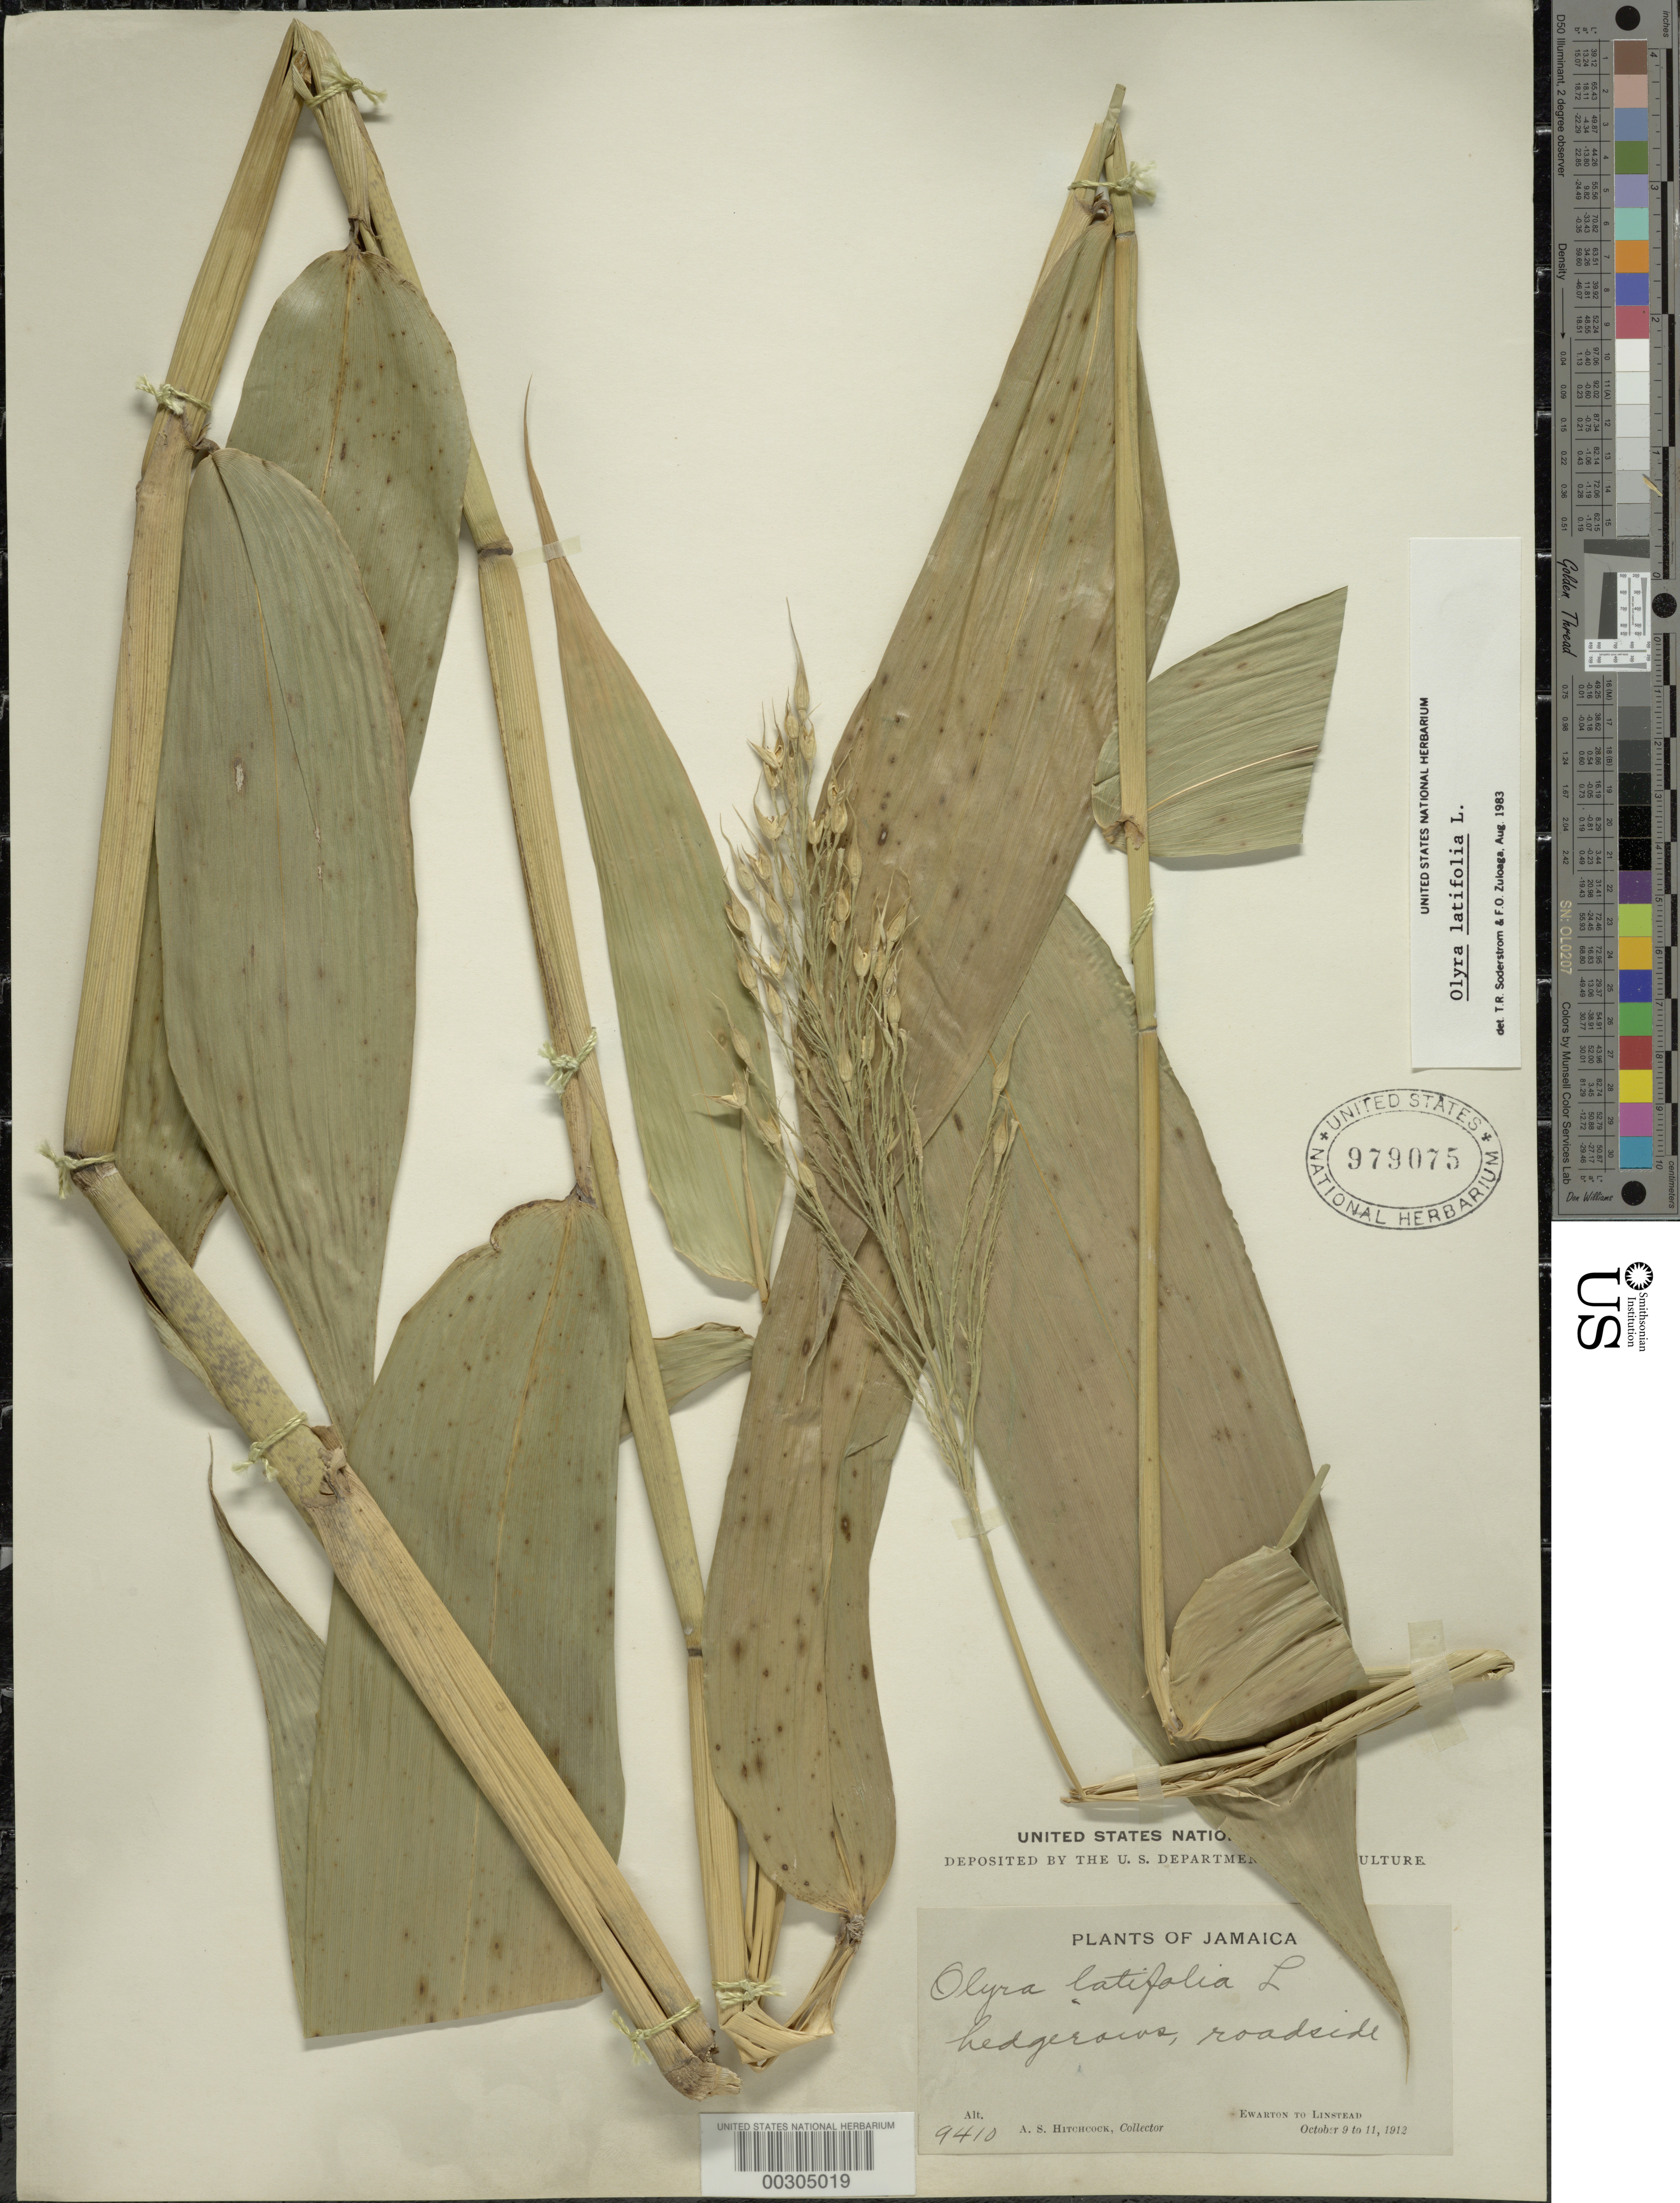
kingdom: Plantae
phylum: Tracheophyta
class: Liliopsida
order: Poales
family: Poaceae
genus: Olyra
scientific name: Olyra latifolia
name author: L.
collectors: A. S. Hitchcock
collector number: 9410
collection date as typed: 09 Oct 1912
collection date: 1912-10-09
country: Jamaica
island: Greater Antilles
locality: Ewarton to linstead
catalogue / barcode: US 979075